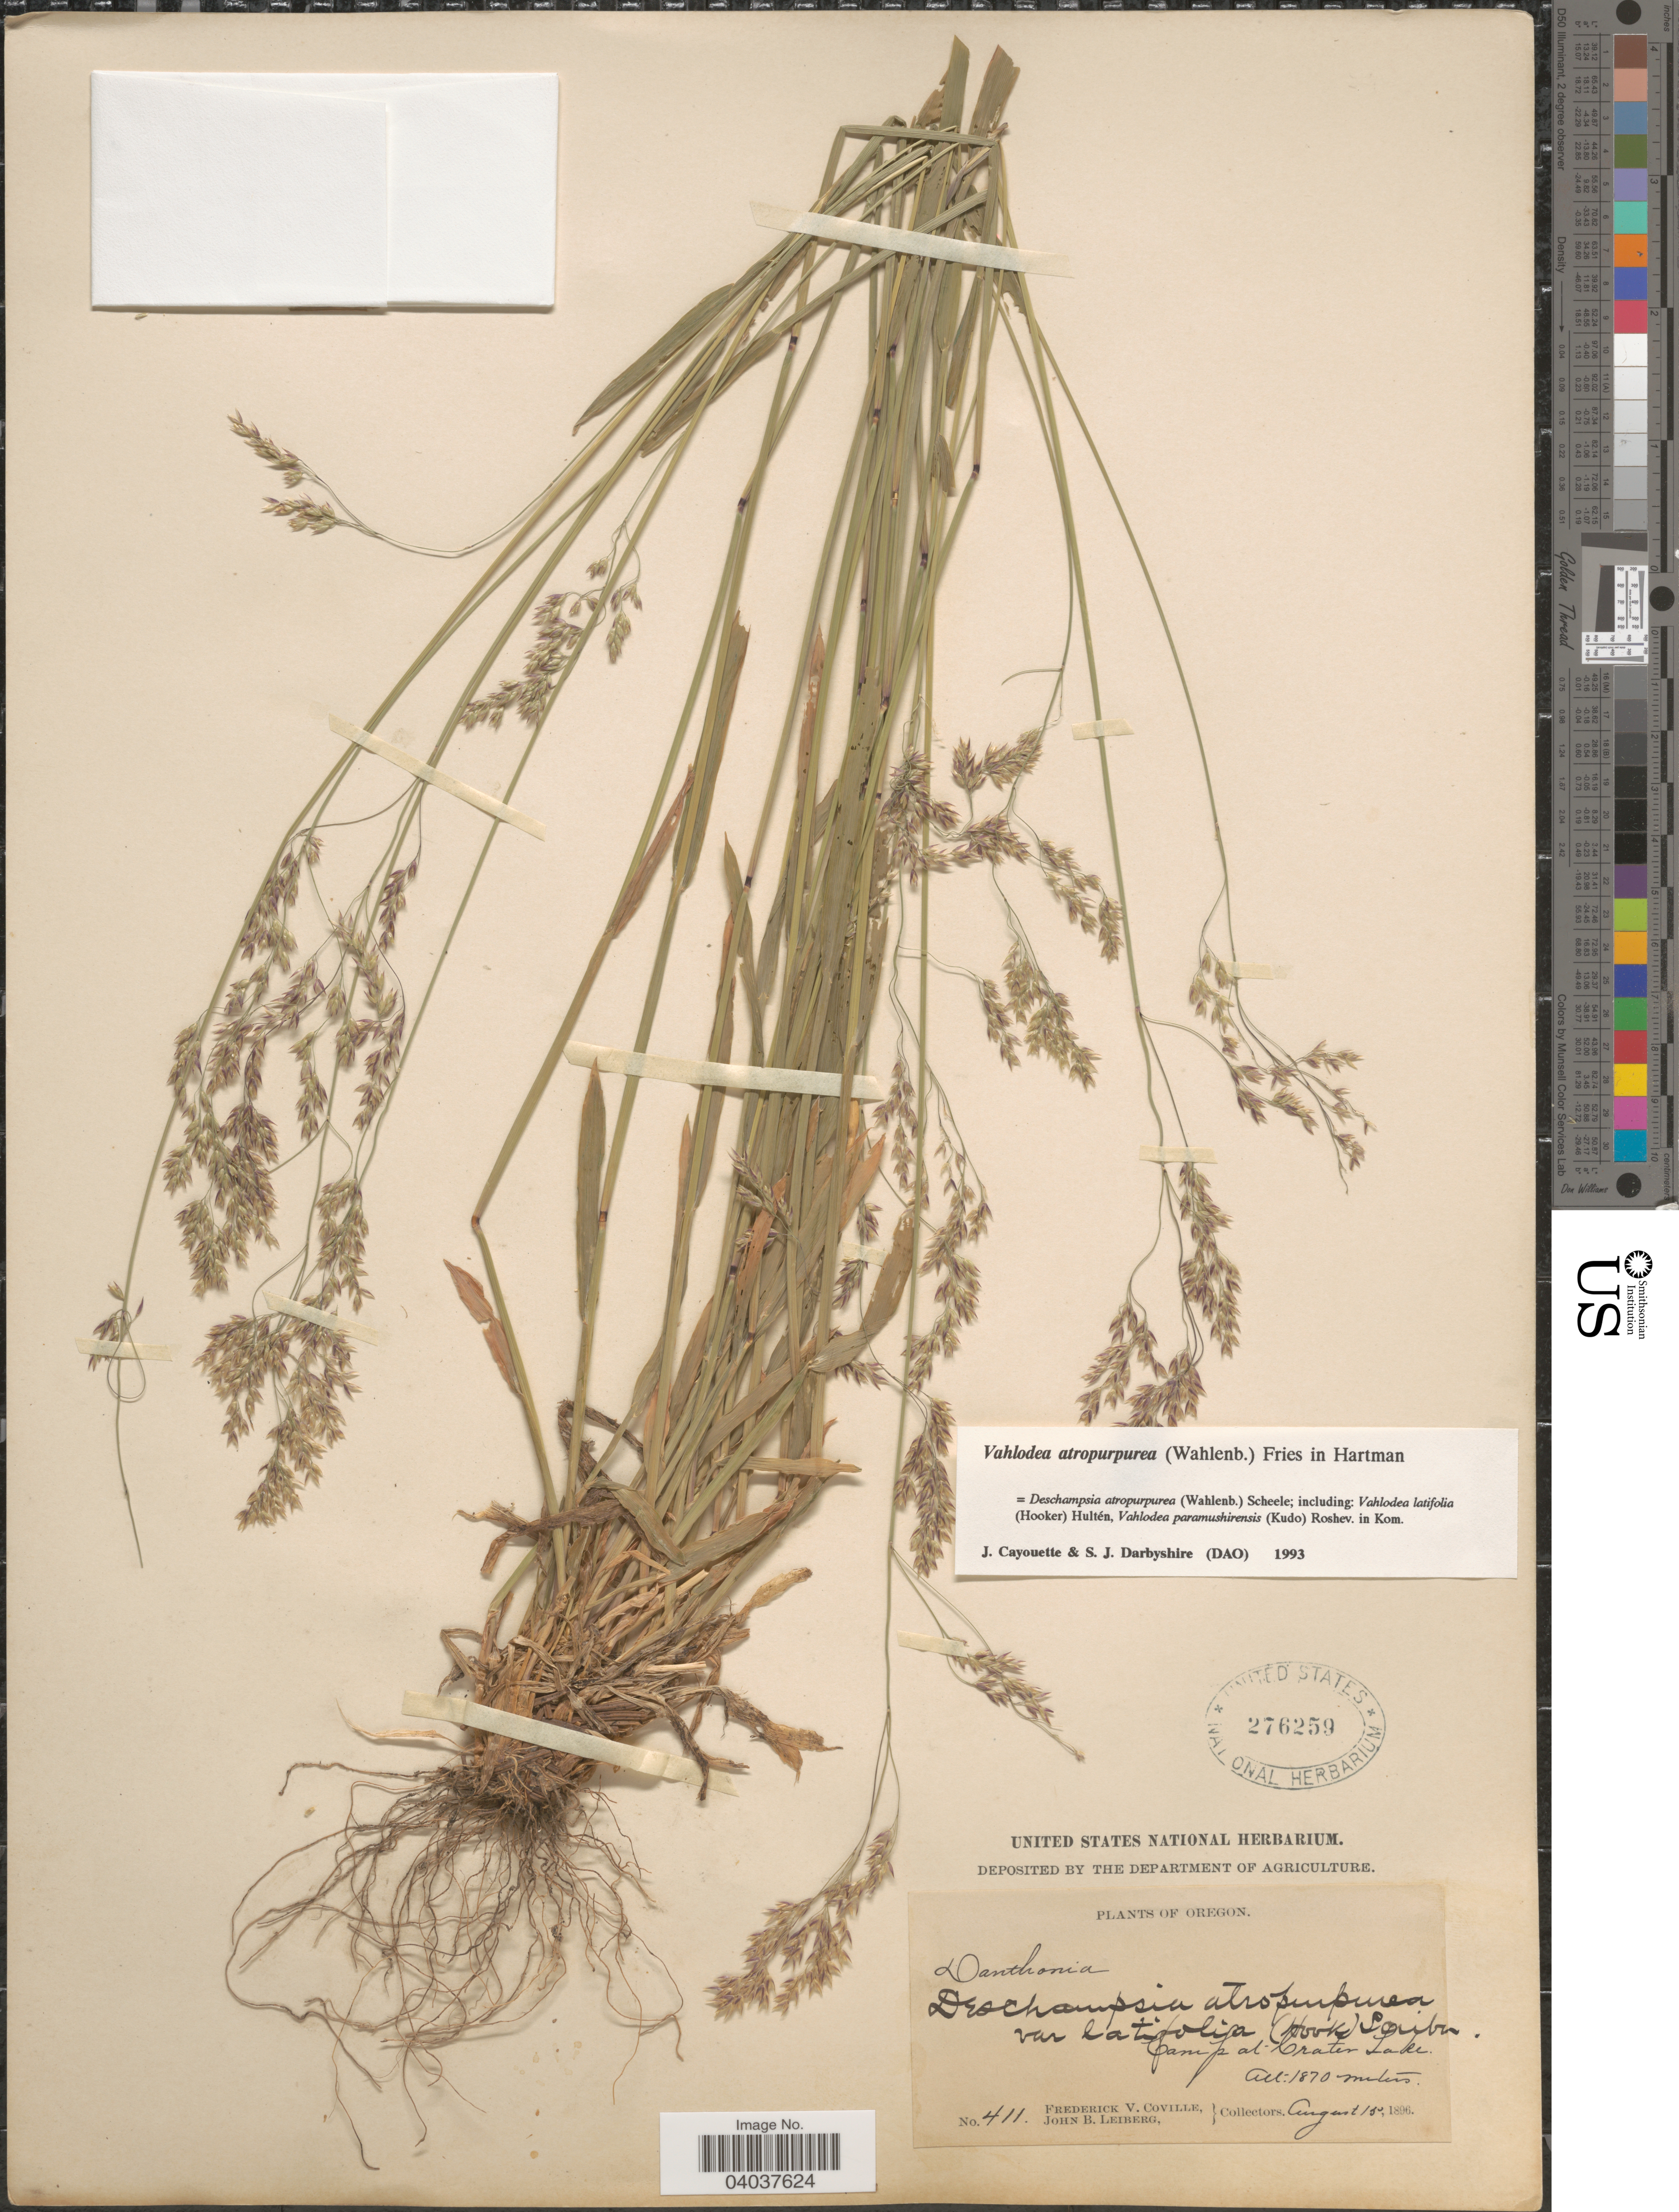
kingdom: Plantae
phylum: Tracheophyta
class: Liliopsida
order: Poales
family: Poaceae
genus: Vahlodea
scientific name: Vahlodea atropurpurea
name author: (Wahlenb.) Fr. ex Hartm.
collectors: F. V. Coville & J. B. Leiberg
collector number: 411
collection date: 1896-08-15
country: United States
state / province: Oregon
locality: Camp at Crater Lake.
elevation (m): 1870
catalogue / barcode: US 276259